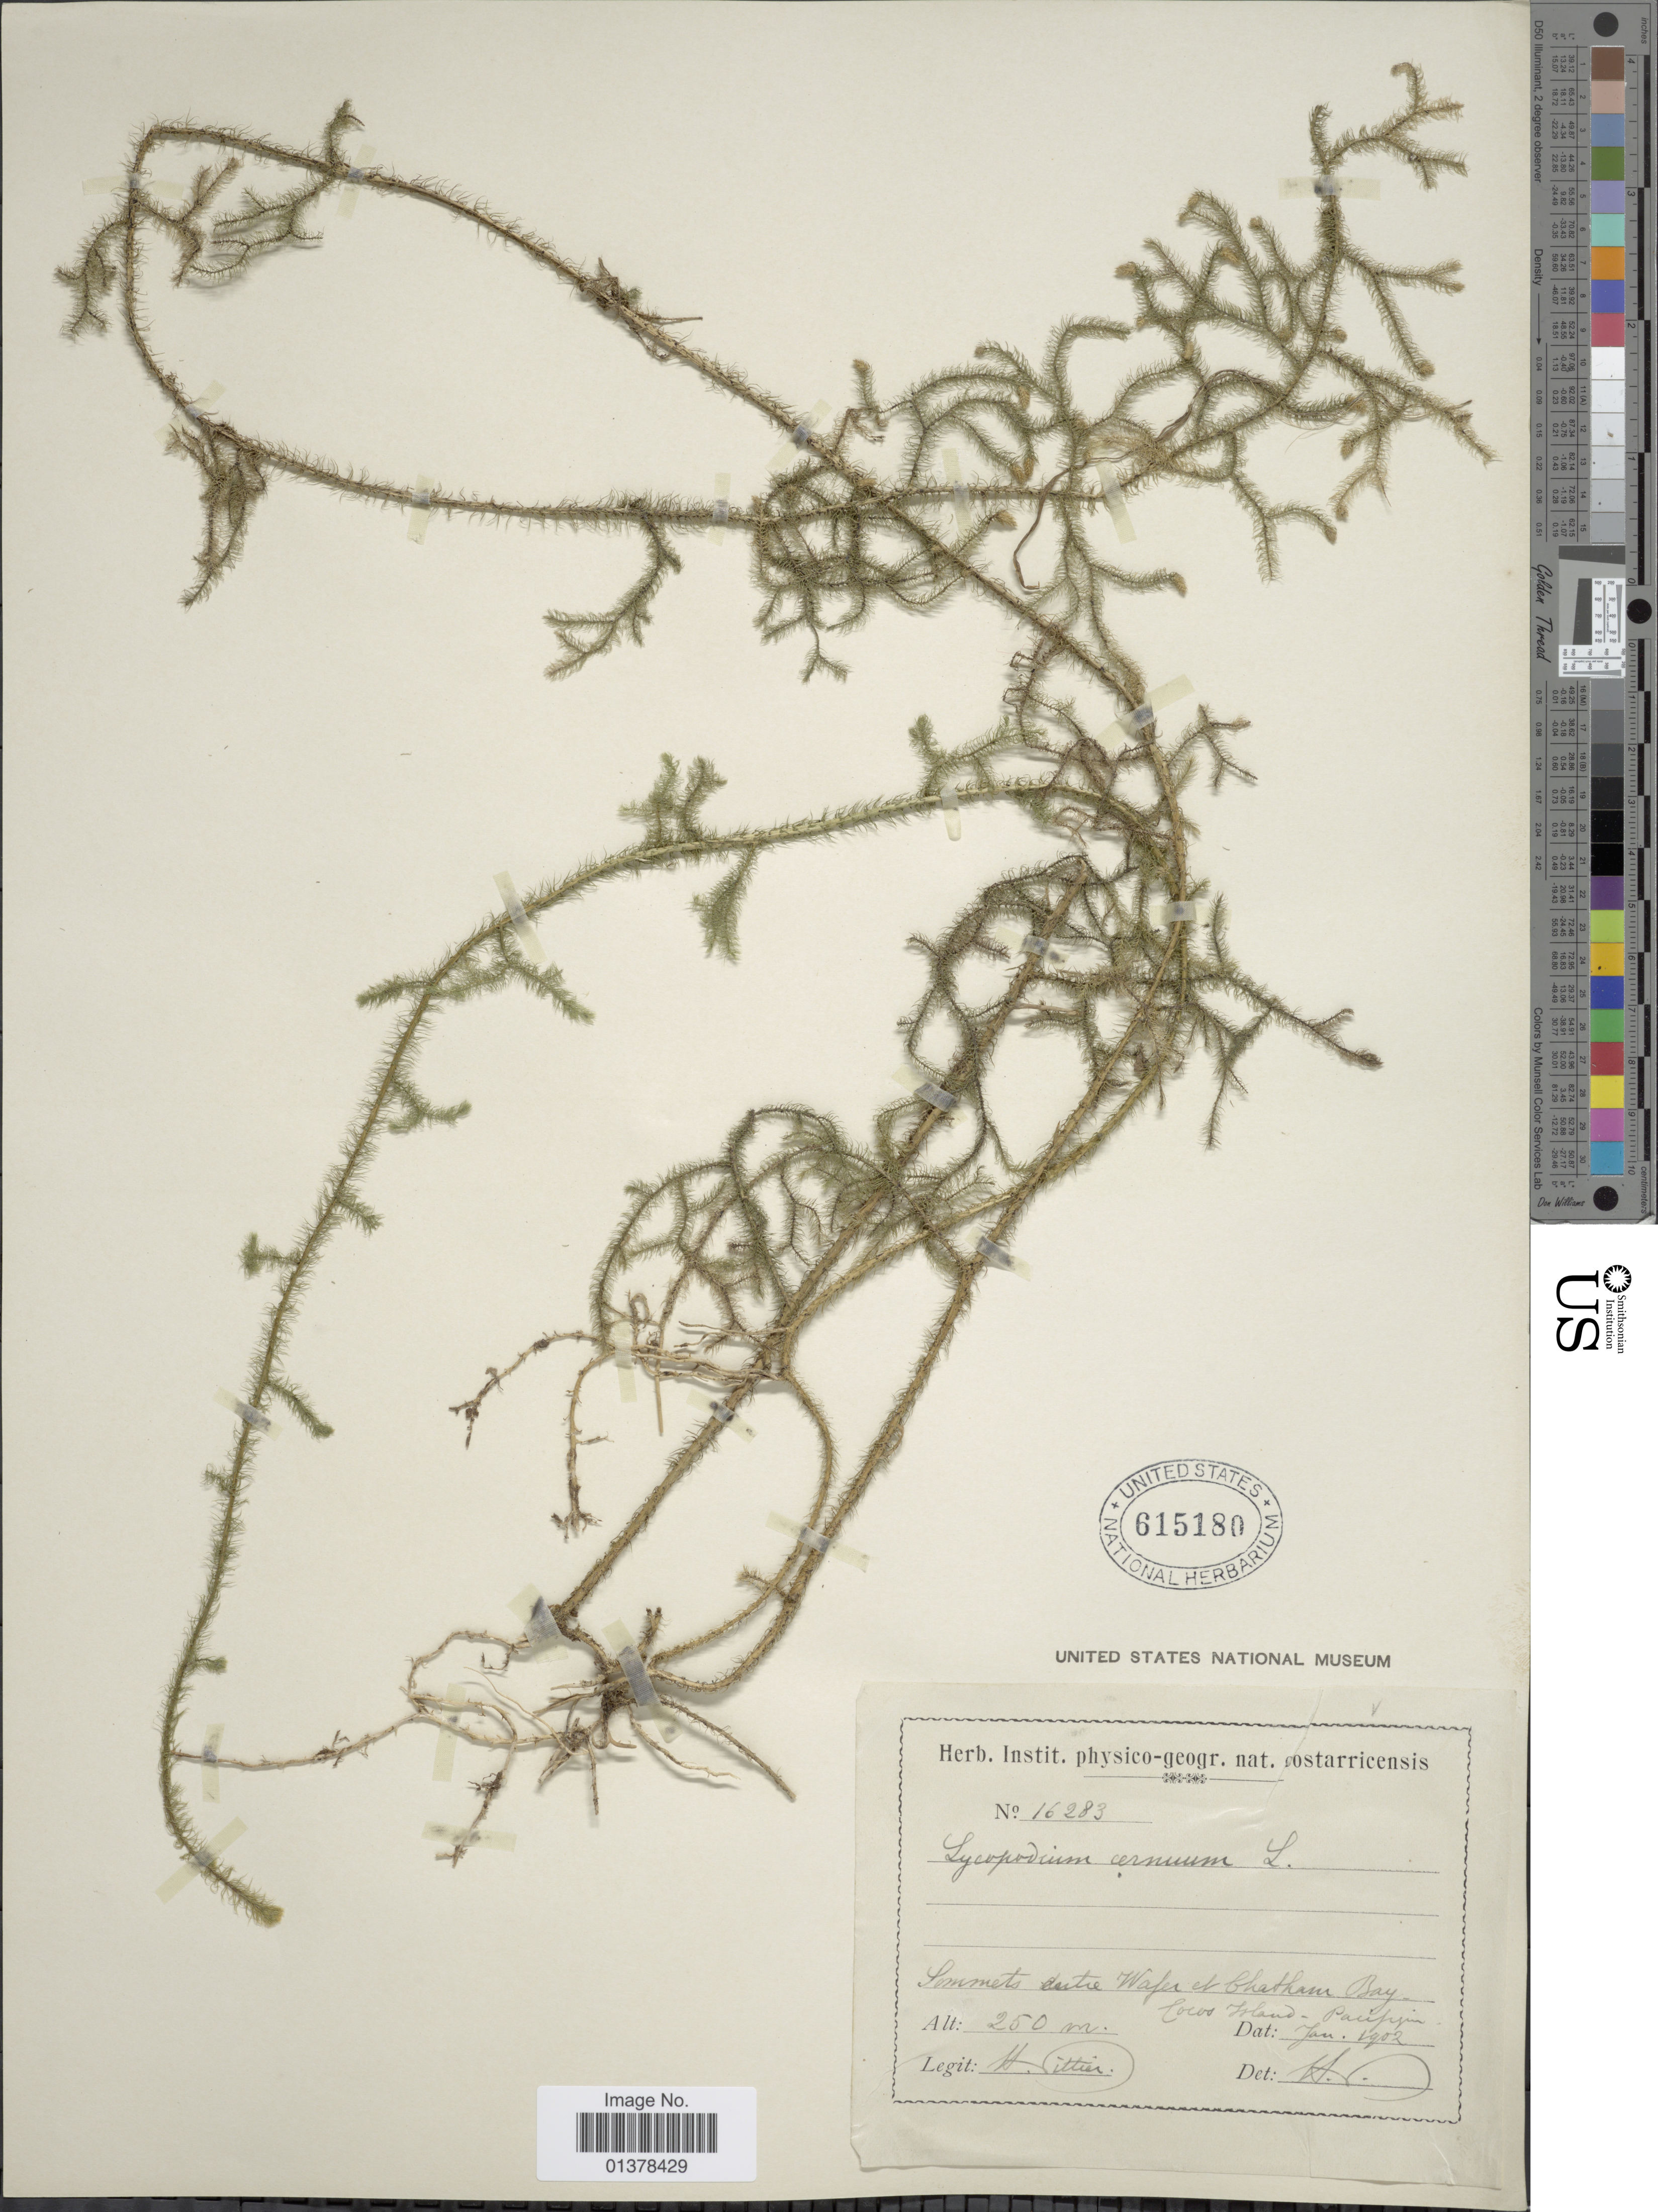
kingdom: Plantae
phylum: Tracheophyta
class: Lycopodiopsida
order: Lycopodiales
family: Lycopodiaceae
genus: Palhinhaea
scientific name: Palhinhaea cernua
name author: (L.) Vasc. & Franco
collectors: H. F. Pittier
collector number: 16283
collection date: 1902-01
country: Costa Rica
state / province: Puntarenas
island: Cocos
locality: Sommets entre Wafer et Chatham Bay, Cocos Island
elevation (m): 250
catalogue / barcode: US 615180